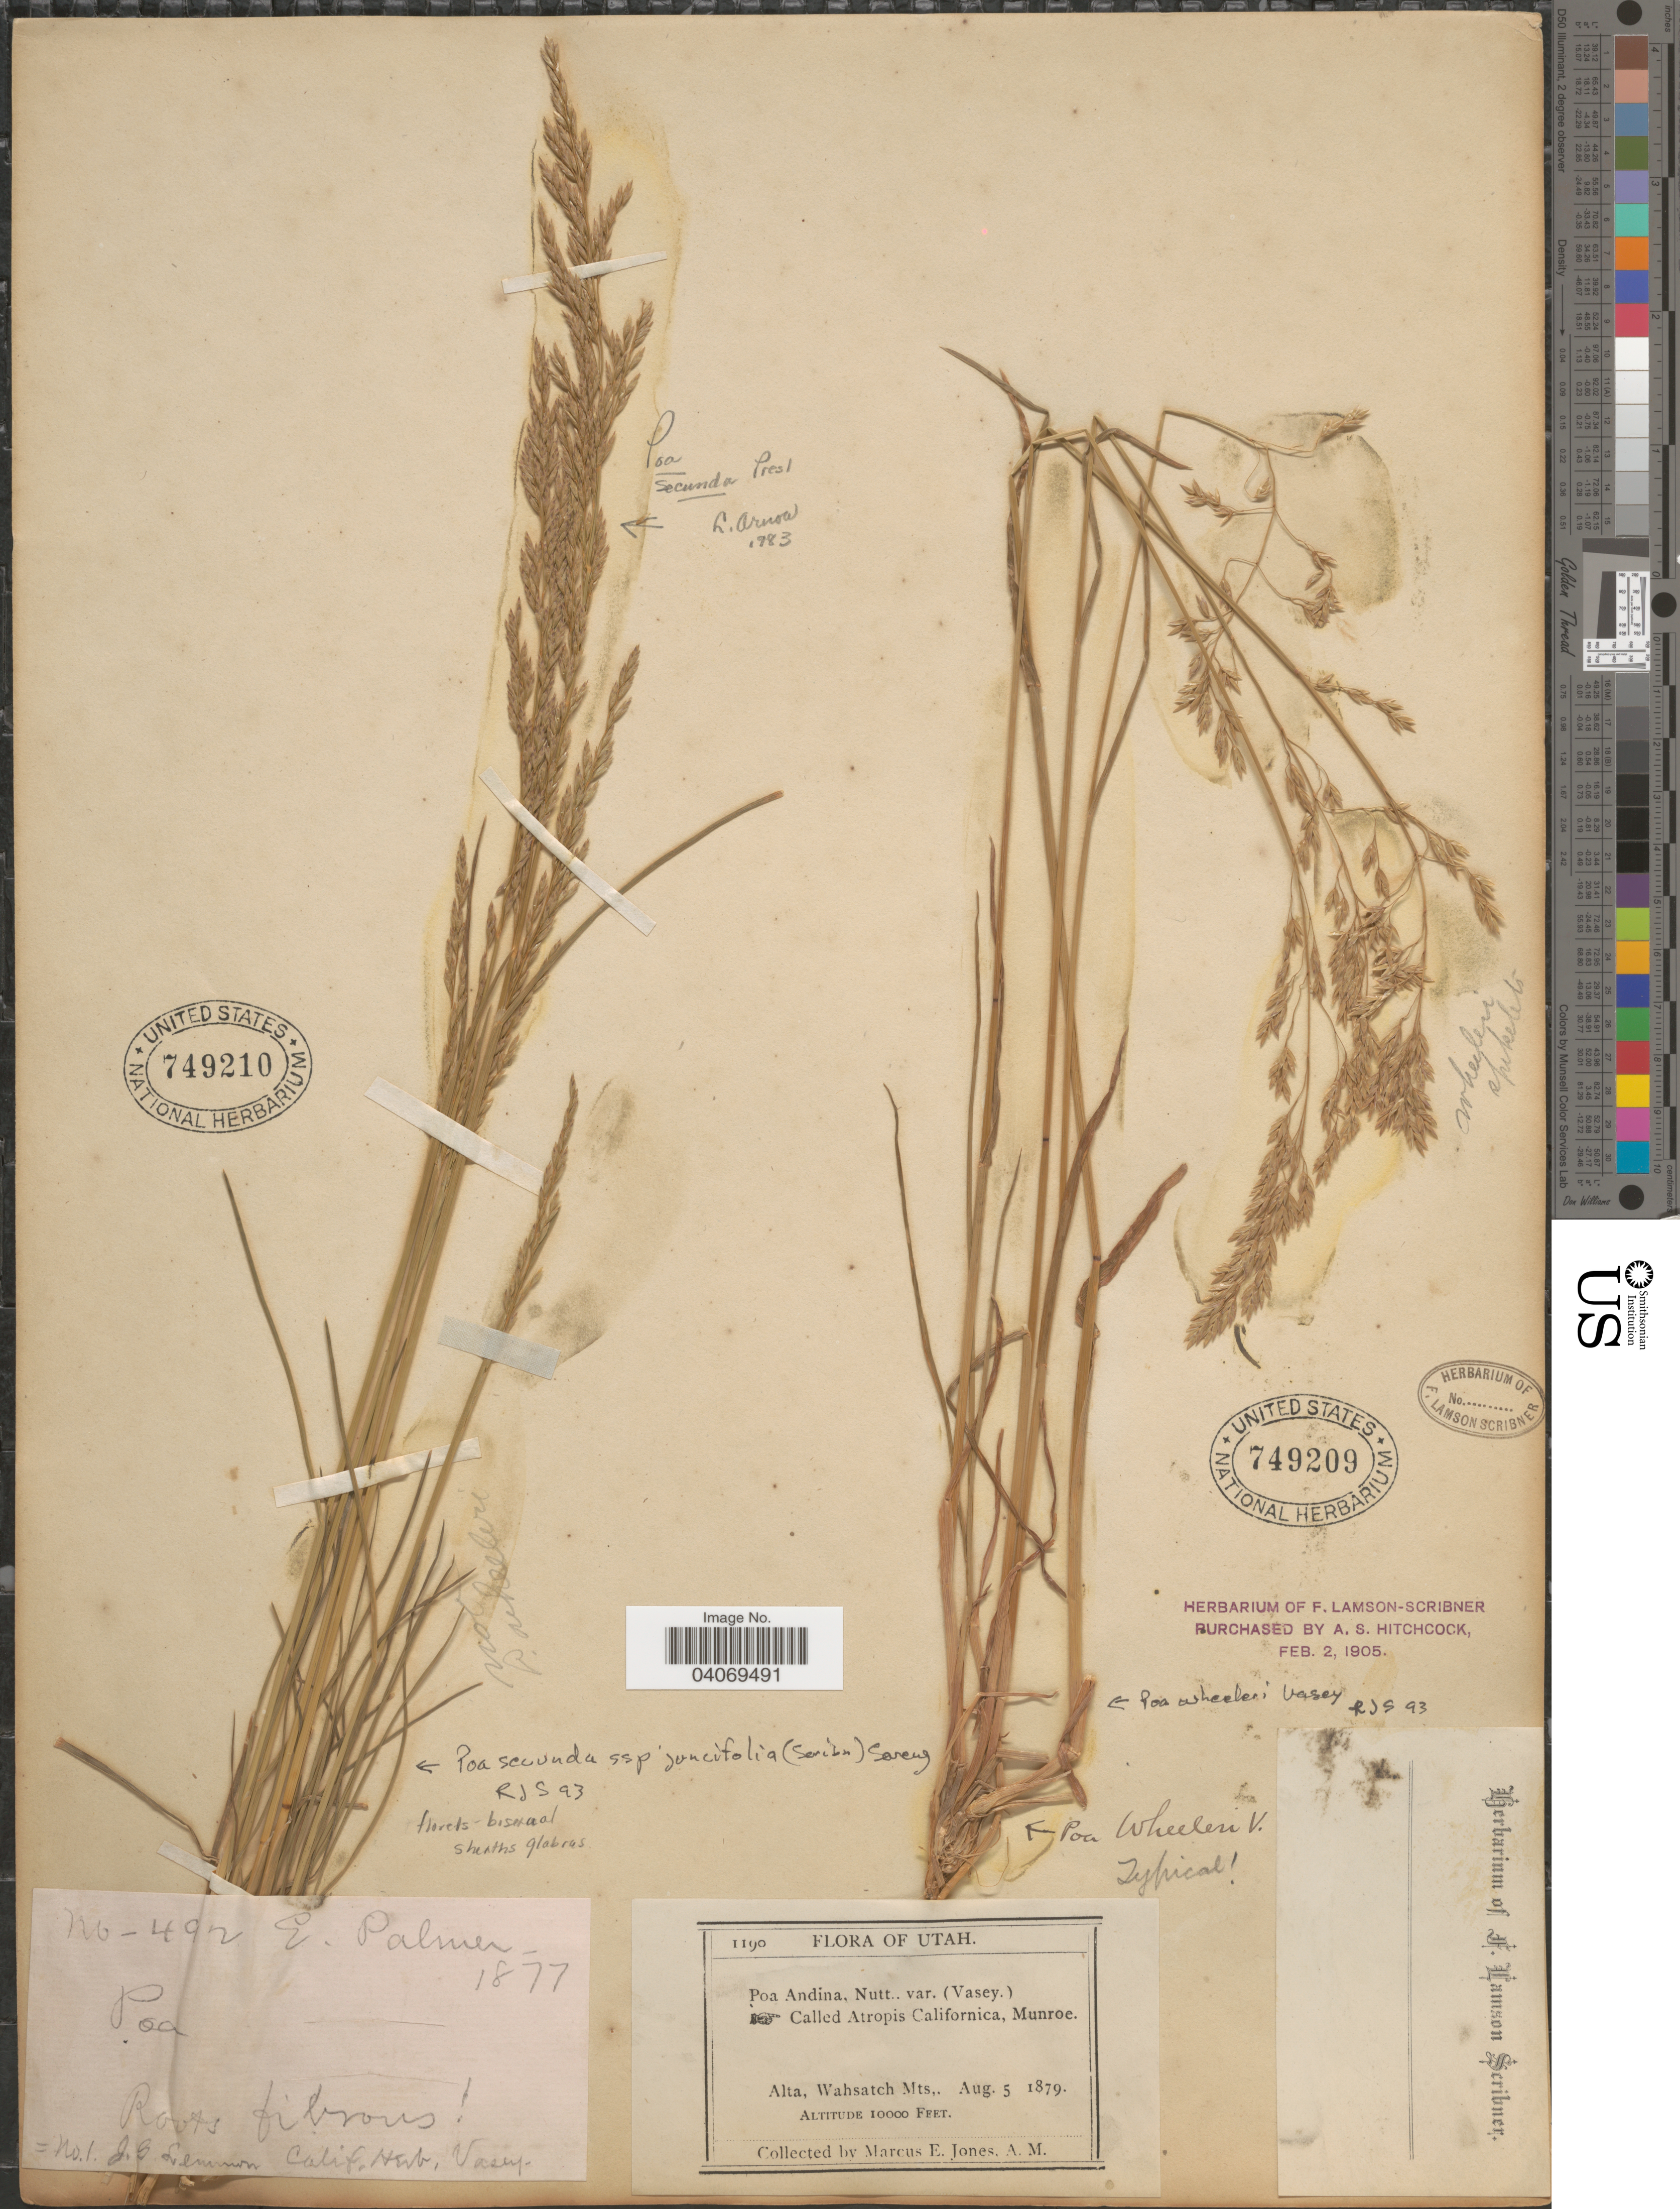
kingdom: Plantae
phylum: Tracheophyta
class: Liliopsida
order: Poales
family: Poaceae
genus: Poa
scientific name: Poa wheeleri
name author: Vasey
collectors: M. E. Jones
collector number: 1190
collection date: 1879-08-05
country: United States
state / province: Utah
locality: Alta, Wahsatch Mts.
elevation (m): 3048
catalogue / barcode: US 749209-2